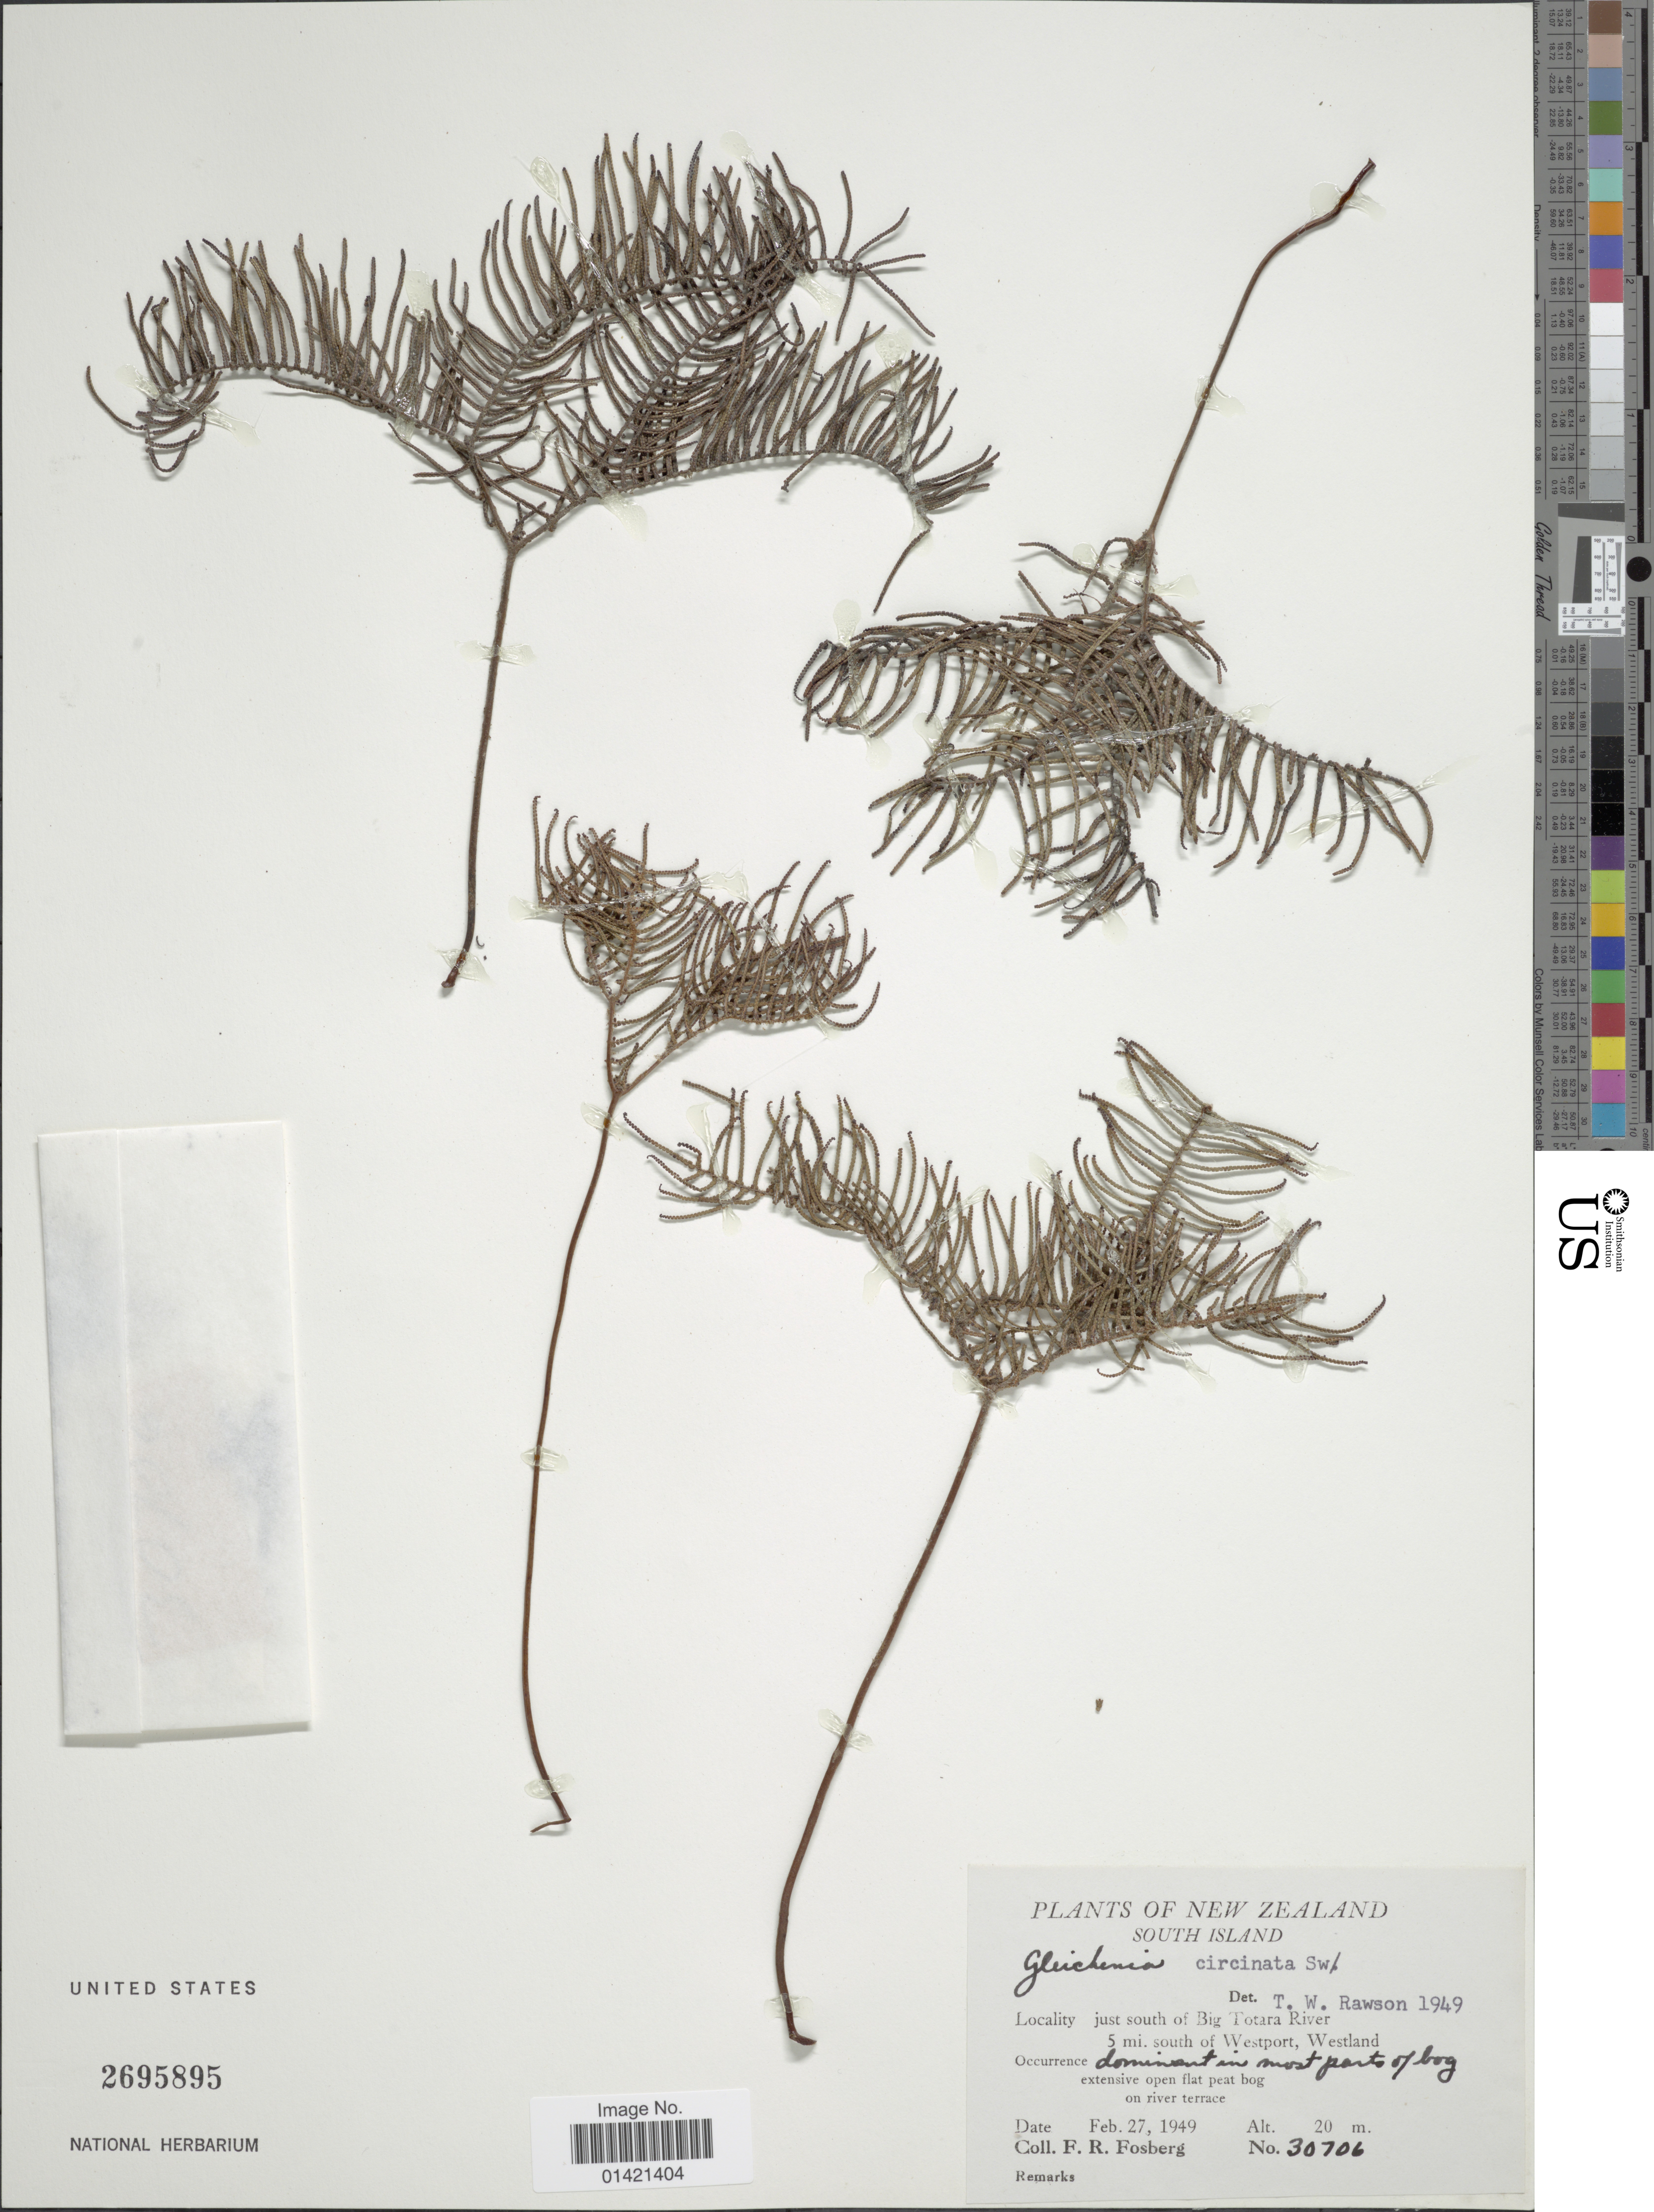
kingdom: Plantae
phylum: Tracheophyta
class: Polypodiopsida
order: Gleicheniales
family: Gleicheniaceae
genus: Gleichenia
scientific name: Gleichenia dicarpa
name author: R. Br.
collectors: F. R. Fosberg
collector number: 30706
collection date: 1949-02-27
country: New Zealand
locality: South Island. Just south of Bog Totara River 5 mi. south of Westport, Westland.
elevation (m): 20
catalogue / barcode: US 2695895